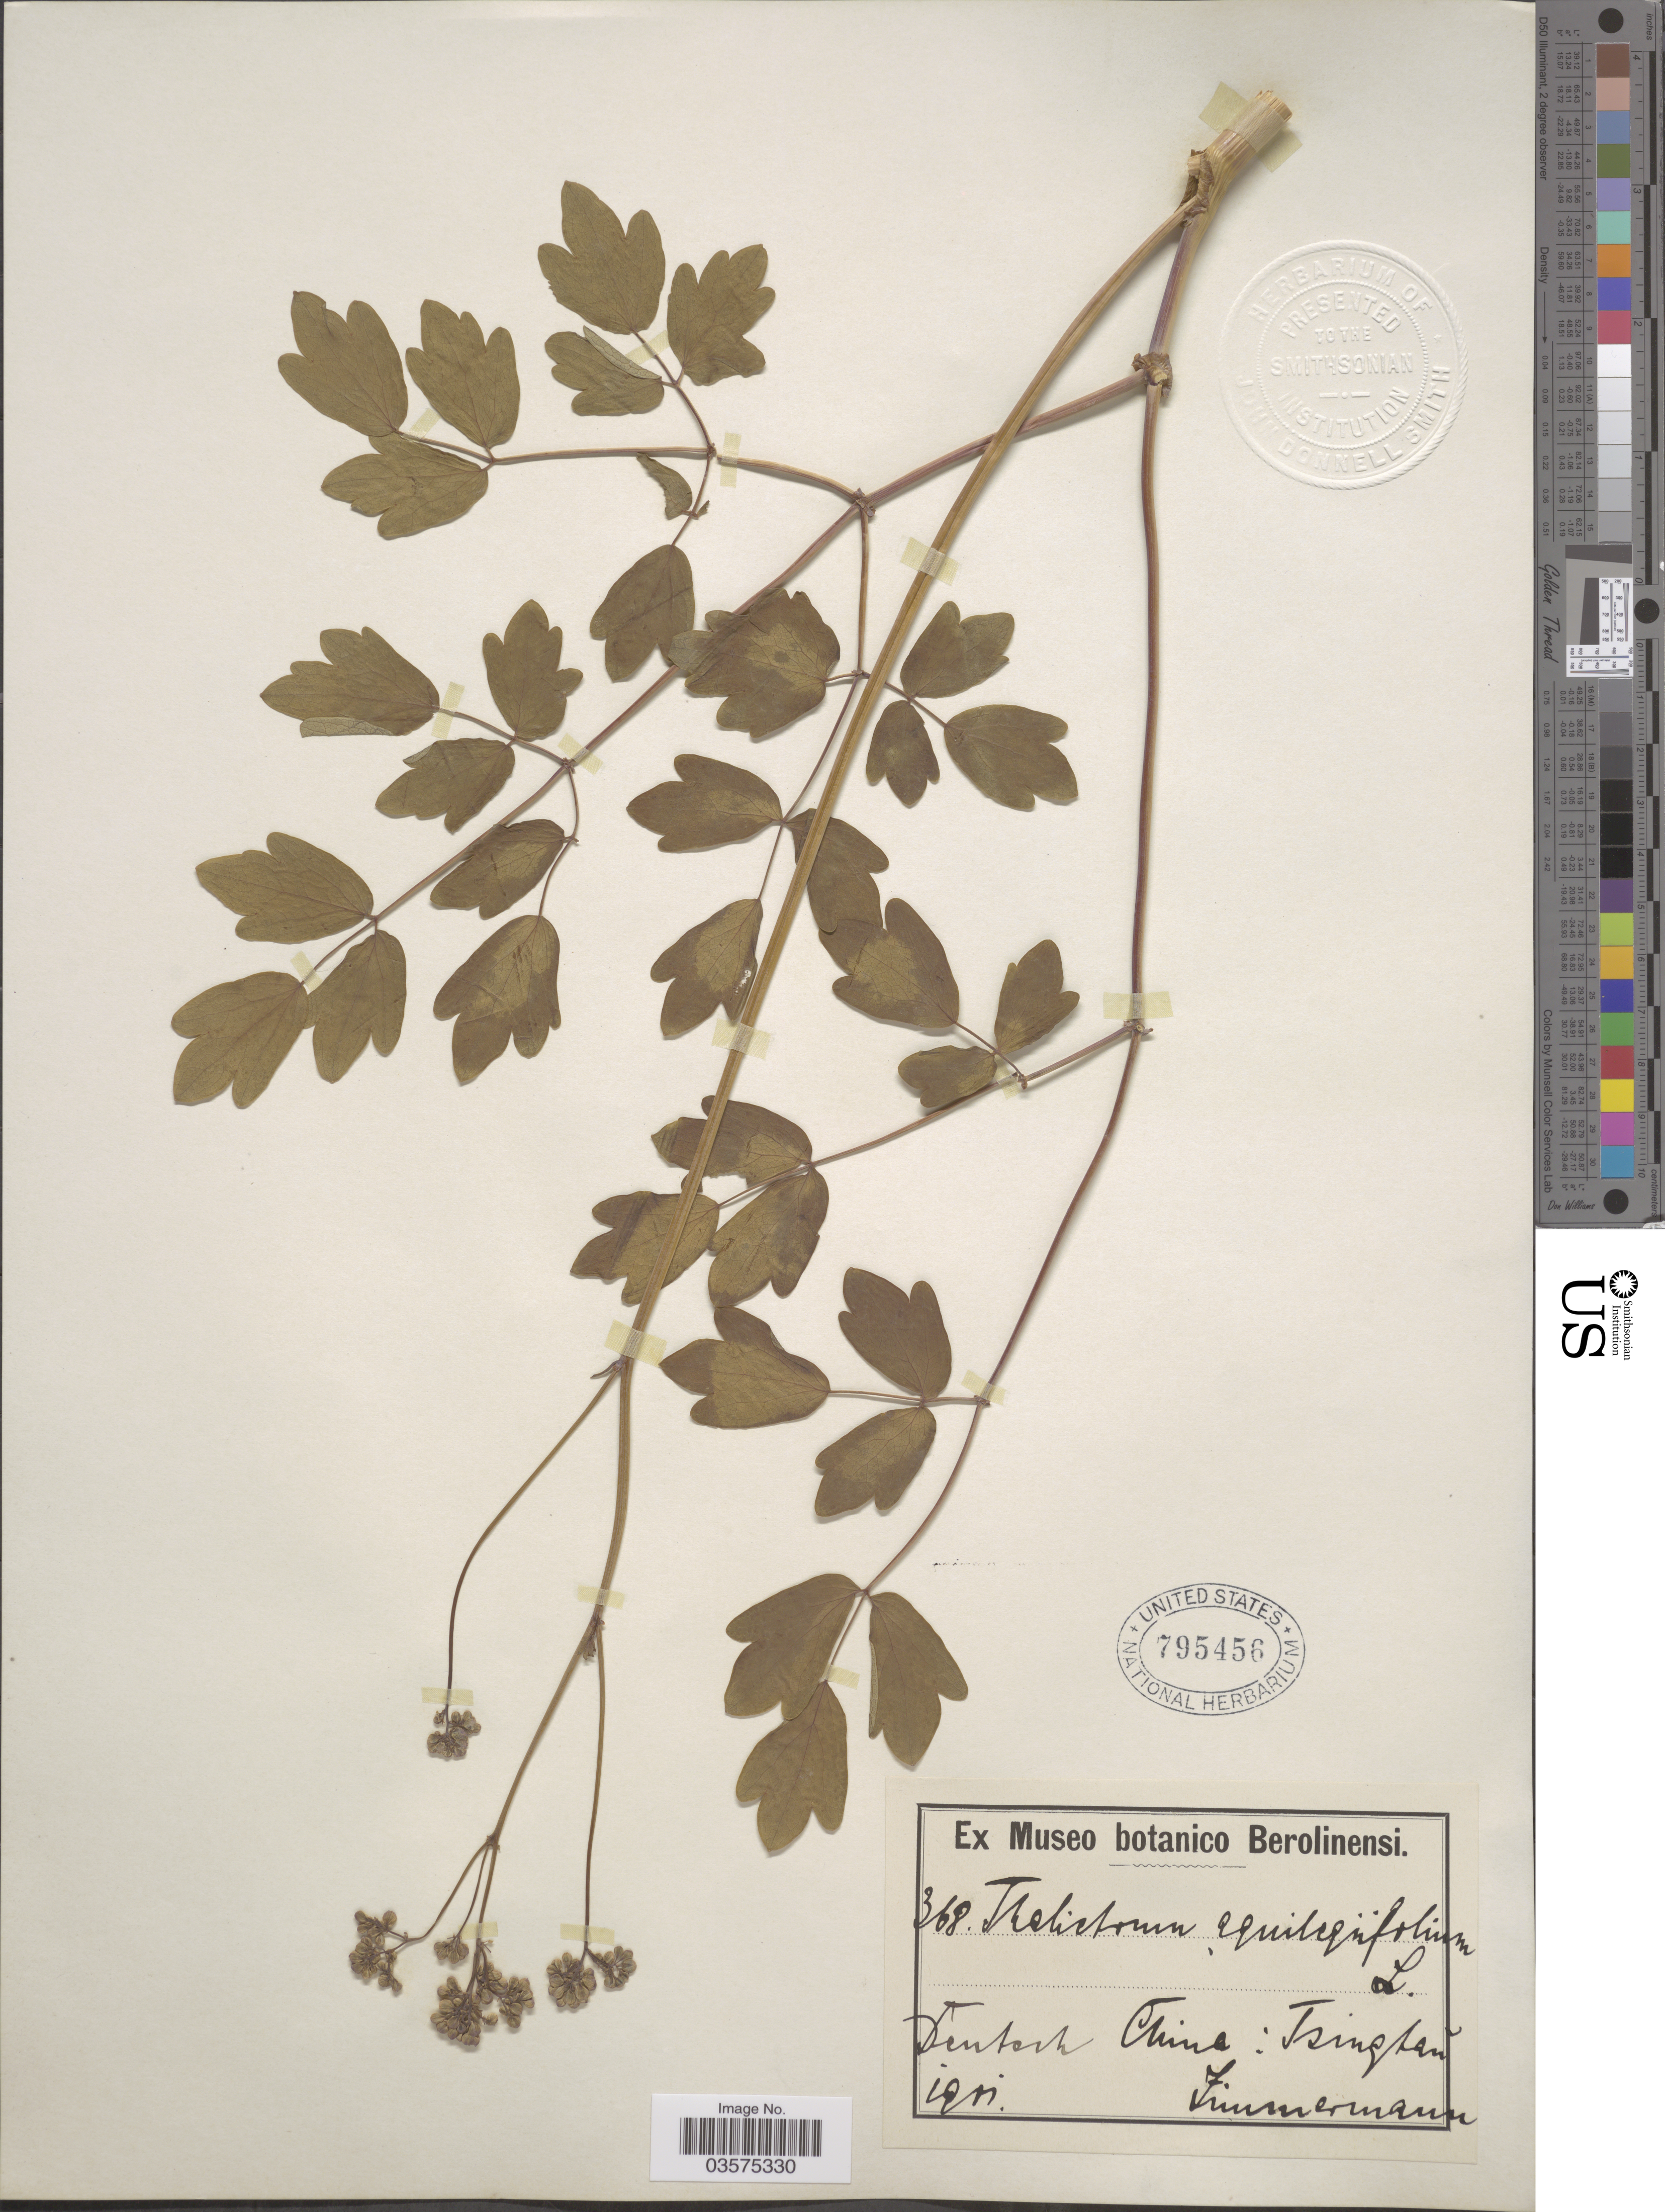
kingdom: Plantae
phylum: Tracheophyta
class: Magnoliopsida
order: Ranunculales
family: Ranunculaceae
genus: Thalictrum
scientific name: Thalictrum aquilegifolium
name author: L.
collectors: -. Zimmermann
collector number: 368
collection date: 1901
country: China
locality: Deutsch China: Tsingtao.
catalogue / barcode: US 795456